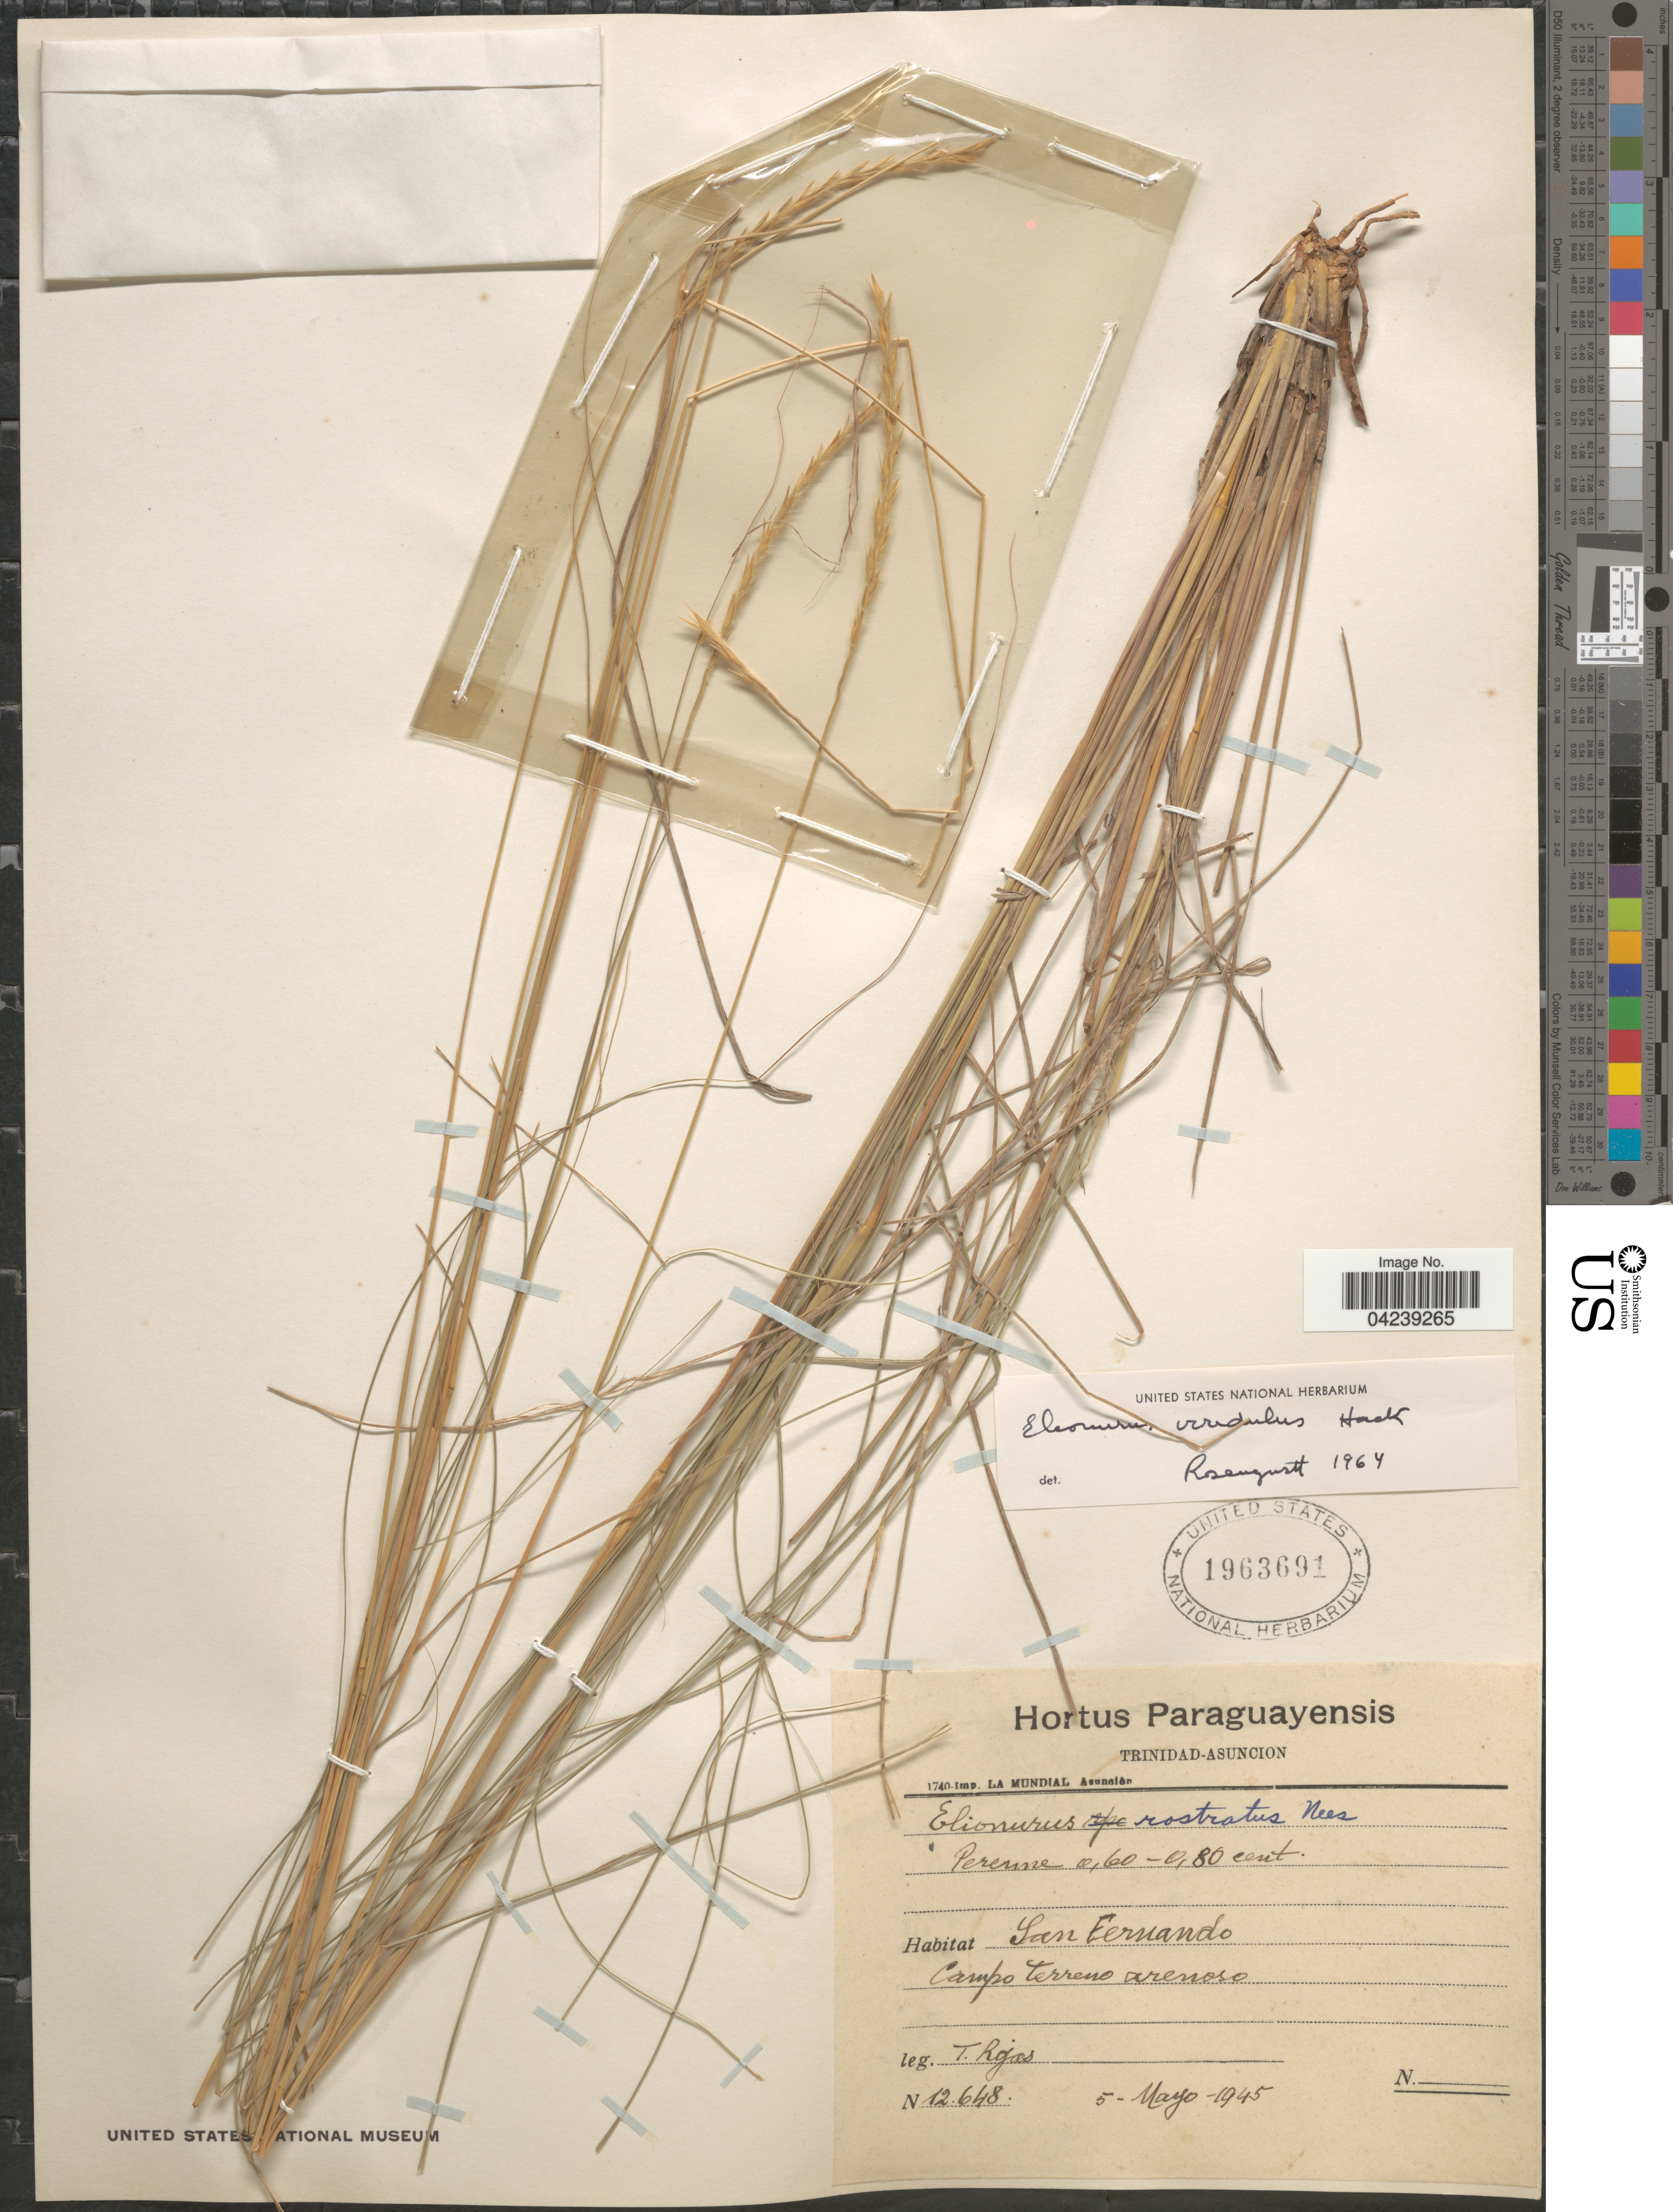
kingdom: Plantae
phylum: Tracheophyta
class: Liliopsida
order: Poales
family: Poaceae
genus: Elionurus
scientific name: Elionurus muticus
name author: (Spreng.) Kuntze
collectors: T. Rojas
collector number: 12648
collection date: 1945-05-05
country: Paraguay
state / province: Asuncion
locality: San Fernando. Campo Terreno arenoso.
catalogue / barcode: US 1963691